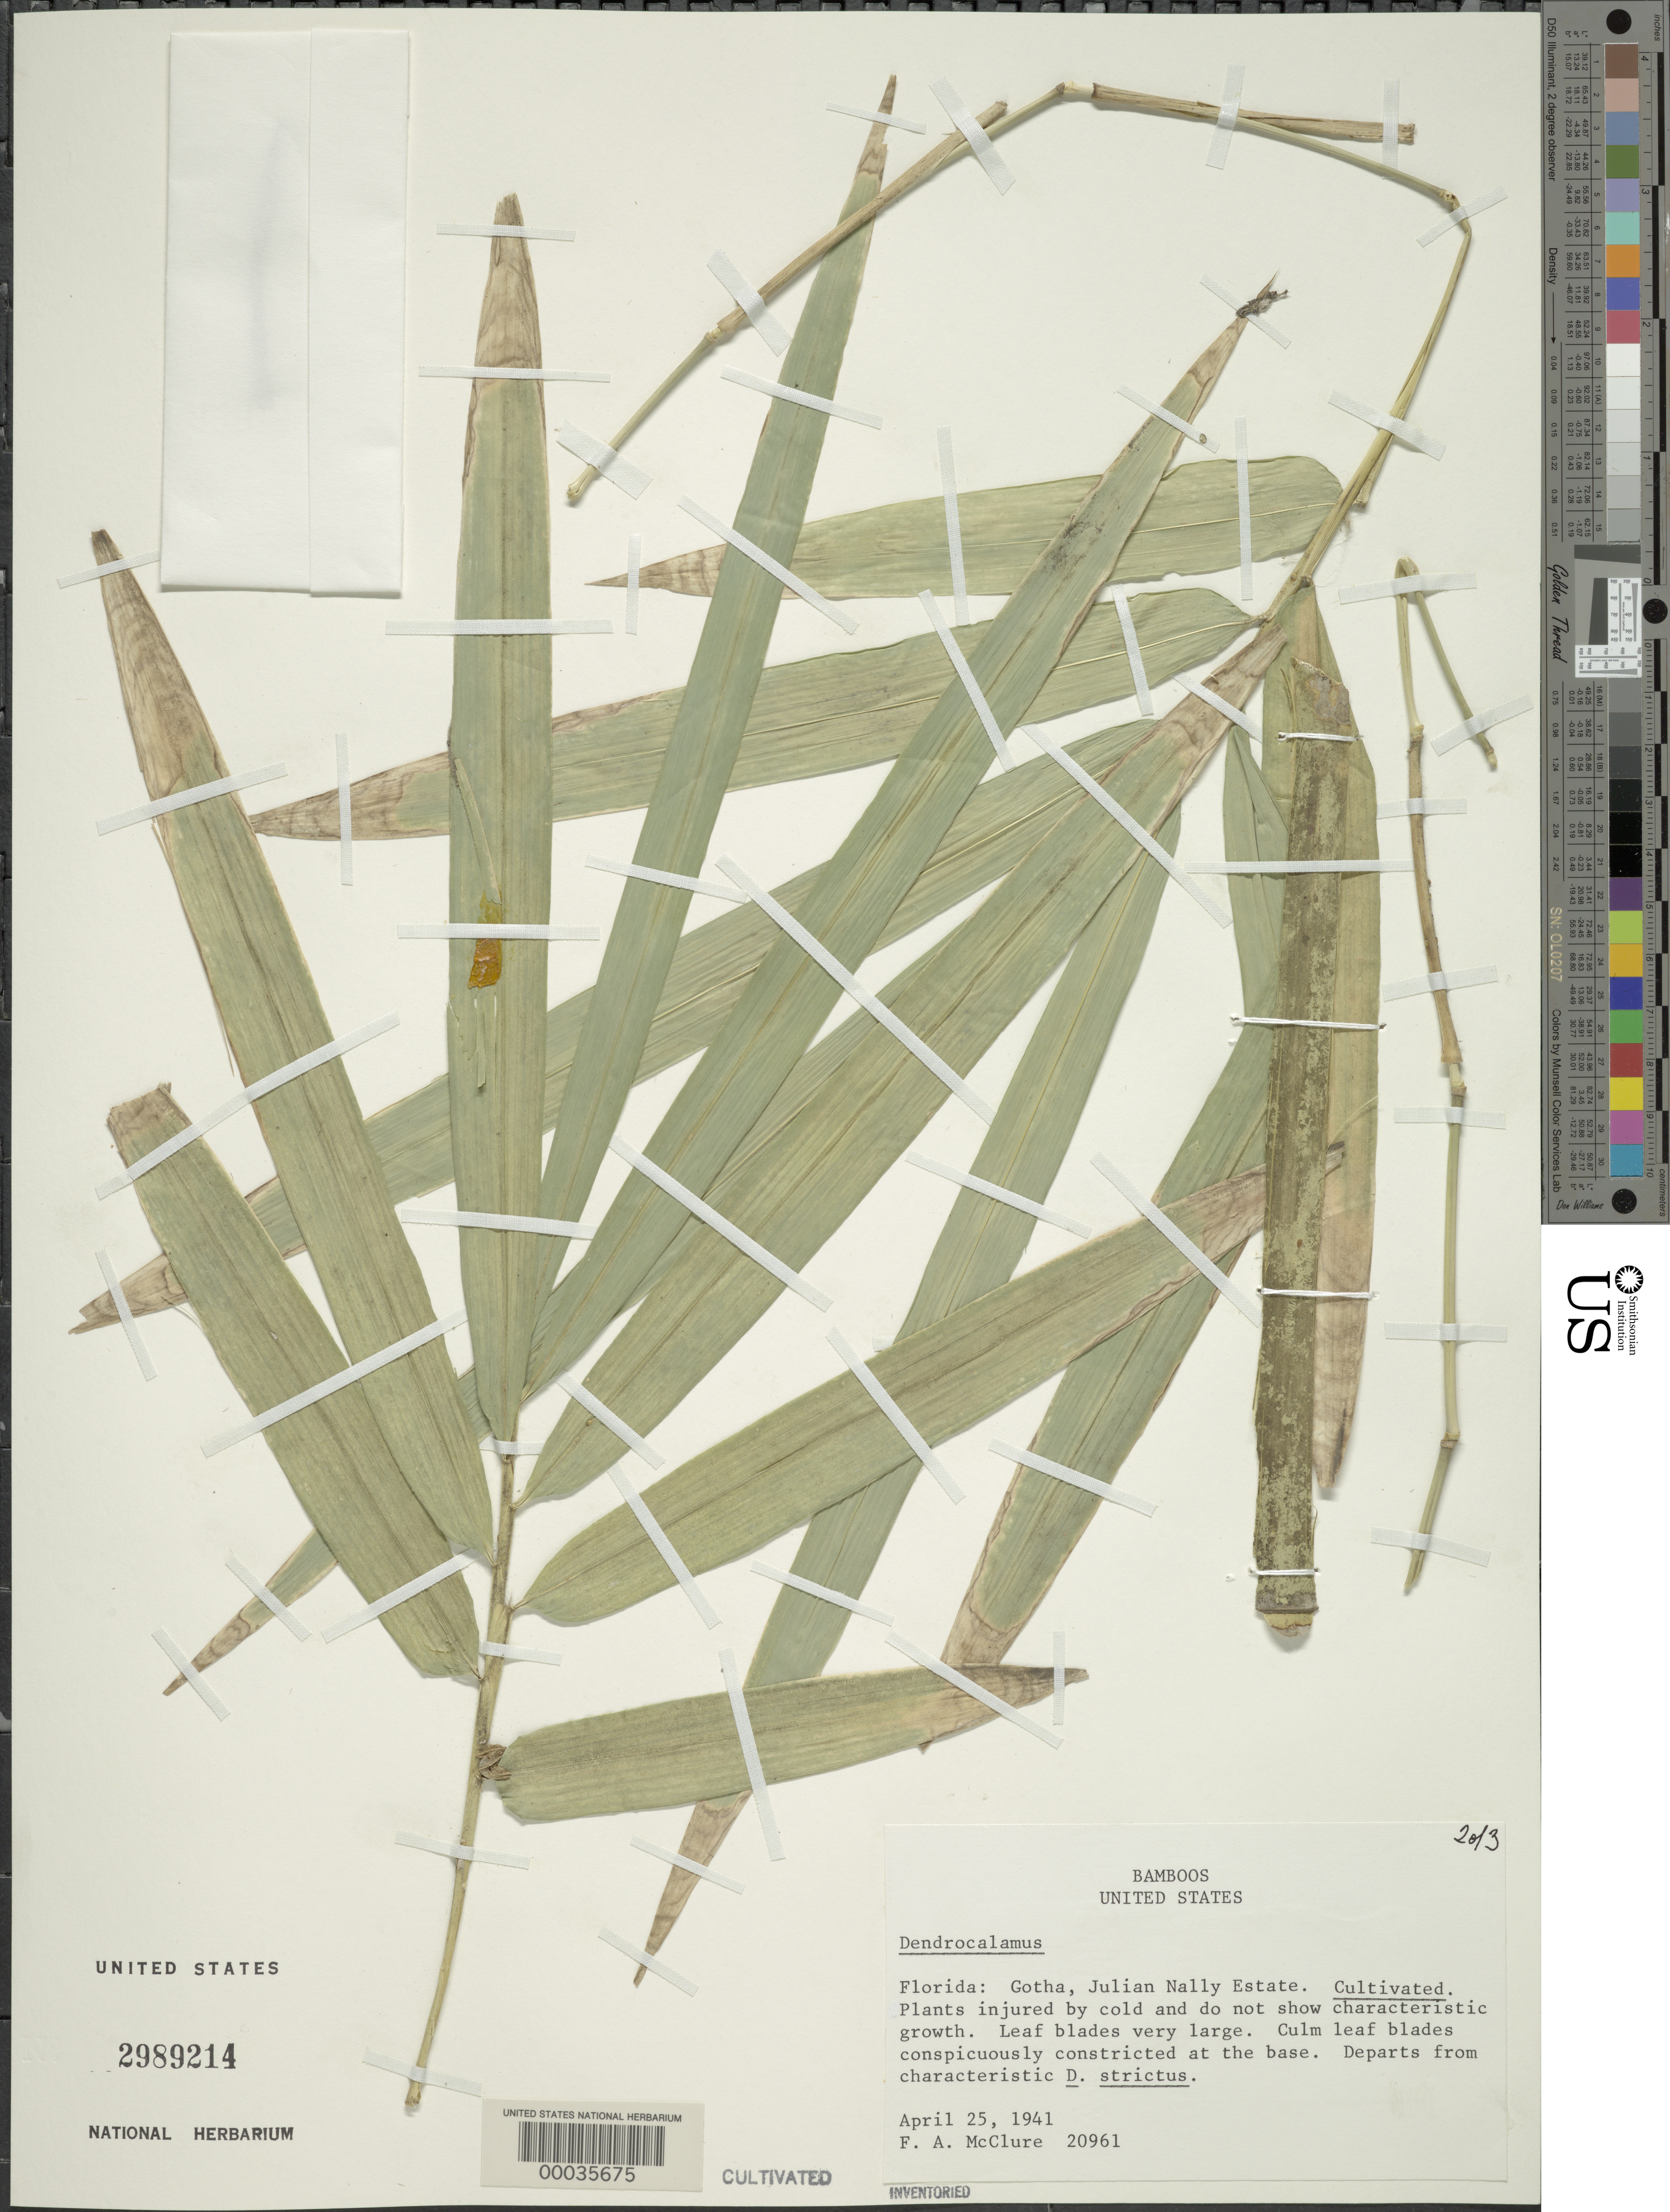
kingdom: Plantae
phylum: Tracheophyta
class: Liliopsida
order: Poales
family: Poaceae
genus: Dendrocalamus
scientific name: Dendrocalamus sp.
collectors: F. A. McClure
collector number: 20961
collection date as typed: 25 Apr 1941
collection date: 1941-04-25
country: United States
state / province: Florida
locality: Julian nally estate gotha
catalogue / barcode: US 2989214